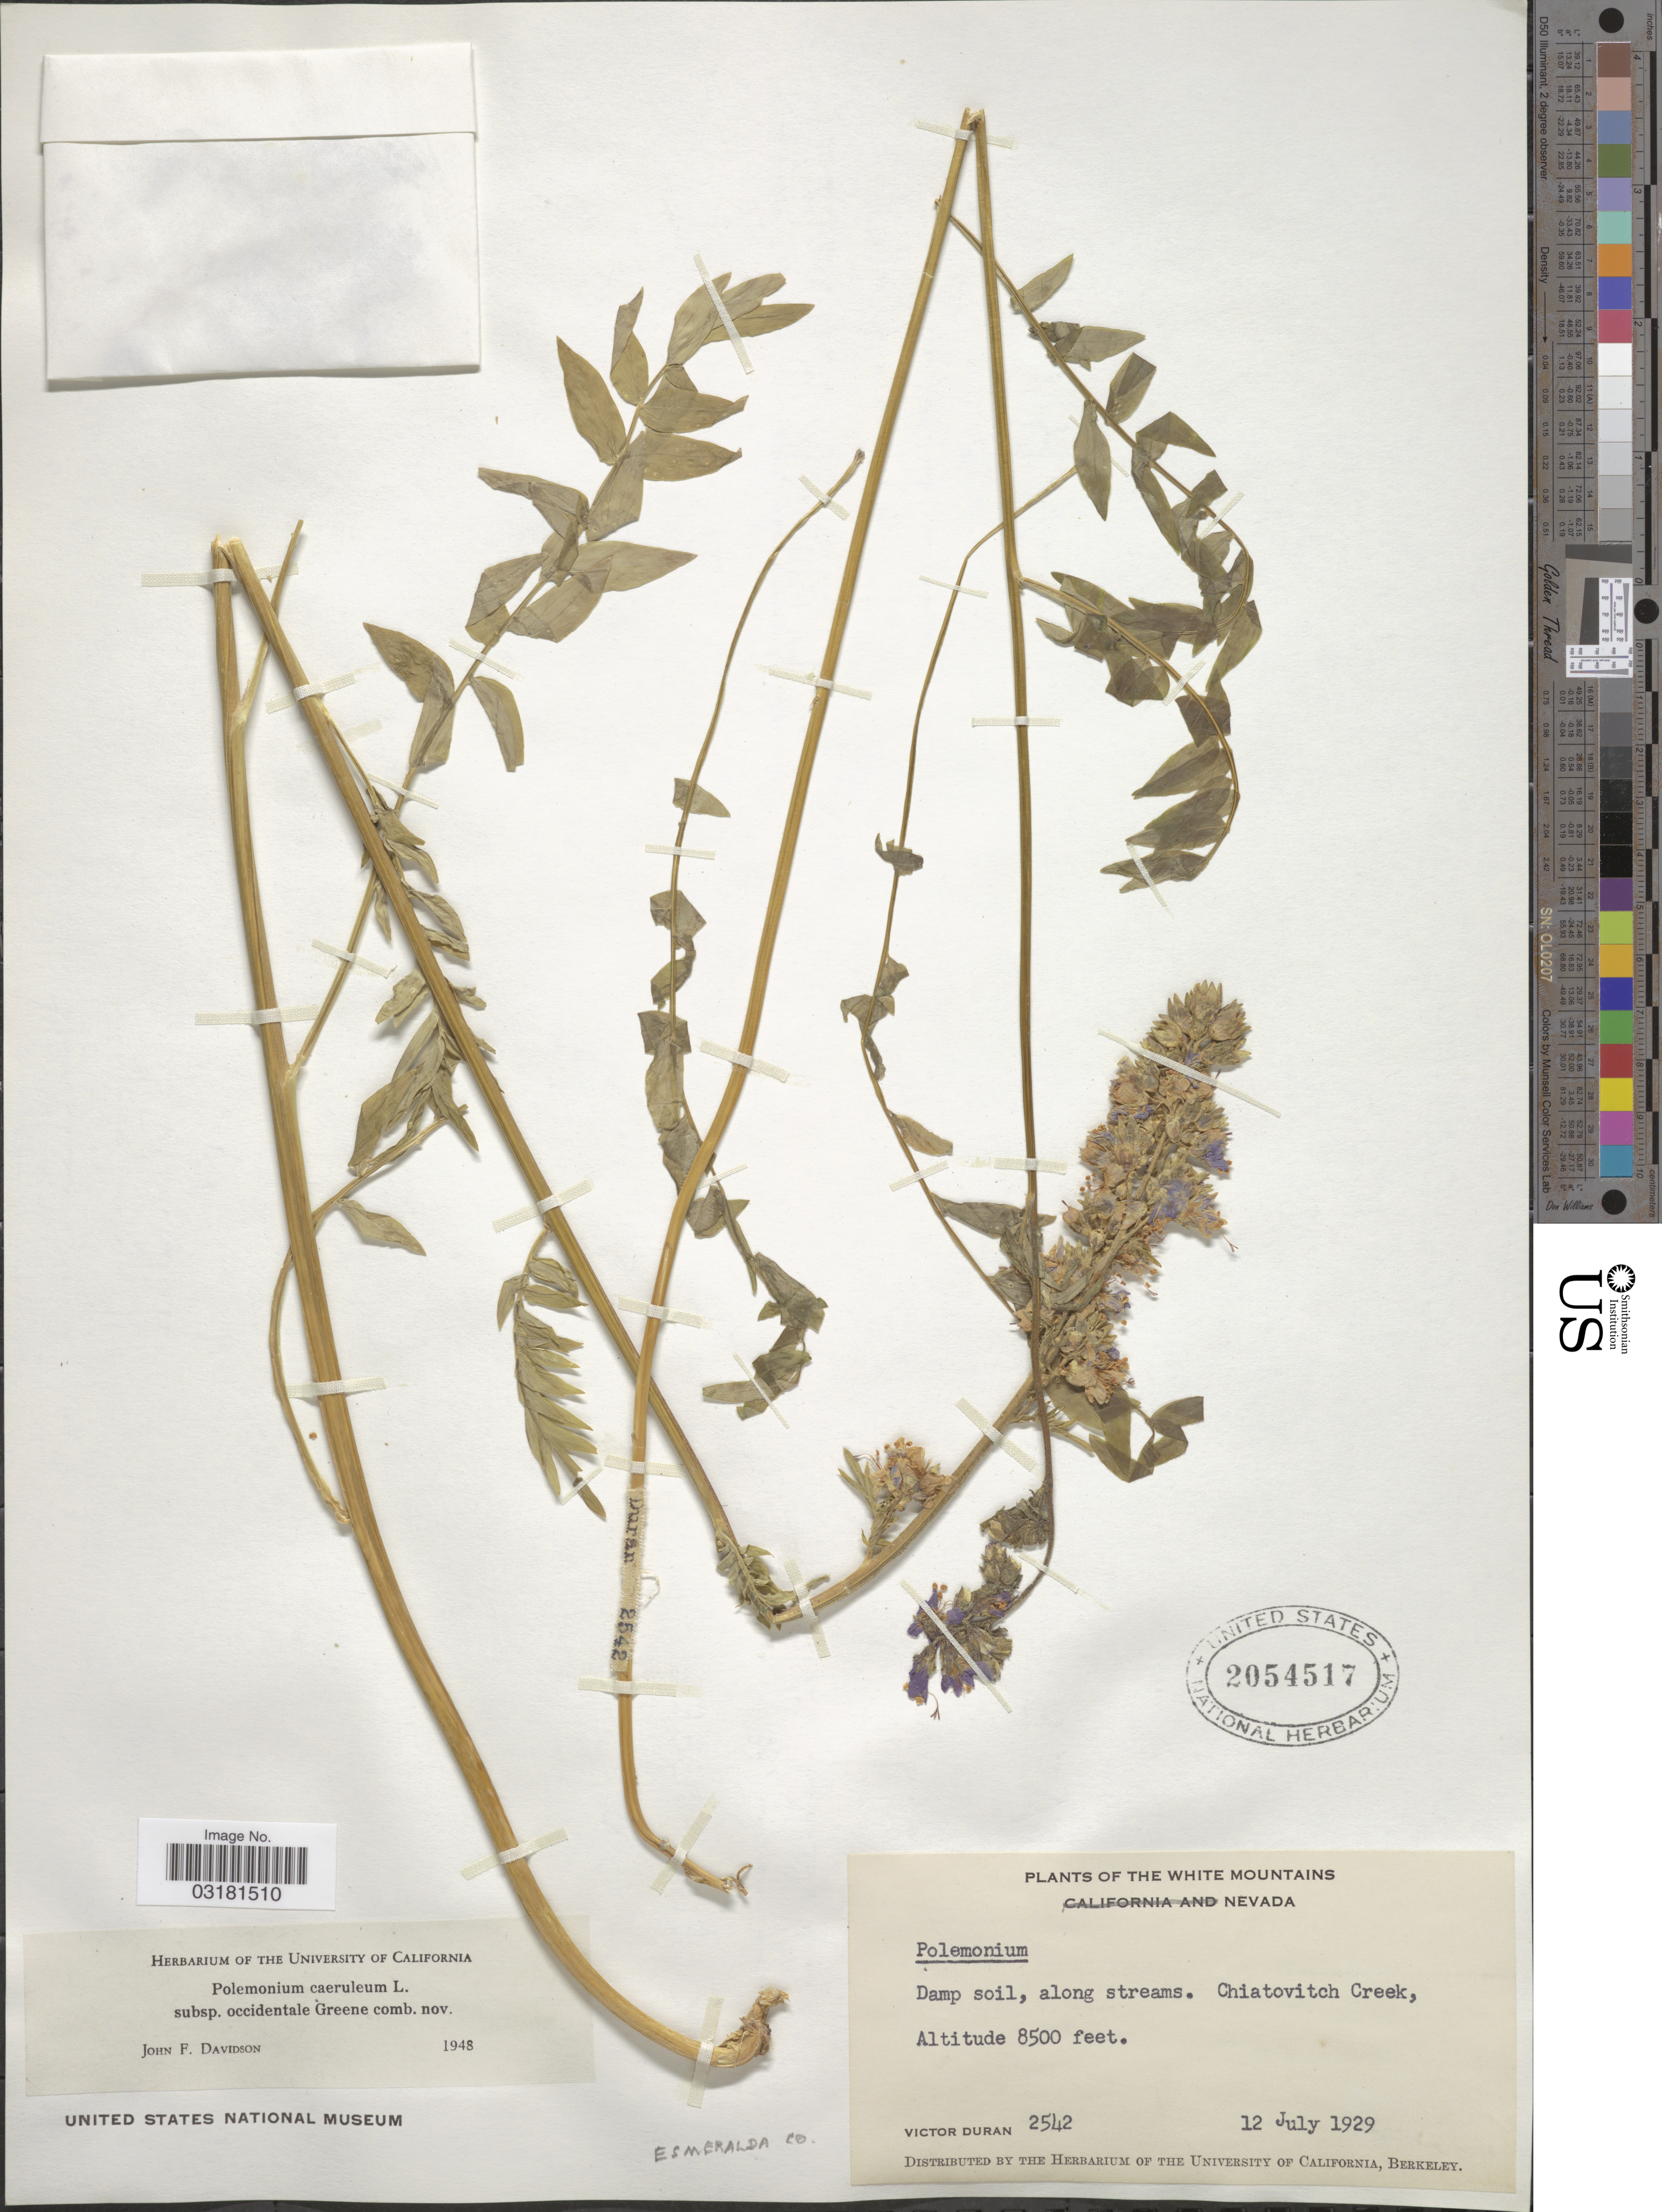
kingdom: Plantae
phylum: Tracheophyta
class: Magnoliopsida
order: Ericales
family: Polemoniaceae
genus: Polemonium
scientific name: Polemonium occidentale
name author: Greene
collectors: V. Duran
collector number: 2542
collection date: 1929-07-12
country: United States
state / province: Nevada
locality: The White Mountains, Chiatovitch Creek, Esmeralda Co.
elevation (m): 2591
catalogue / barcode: US 2054517